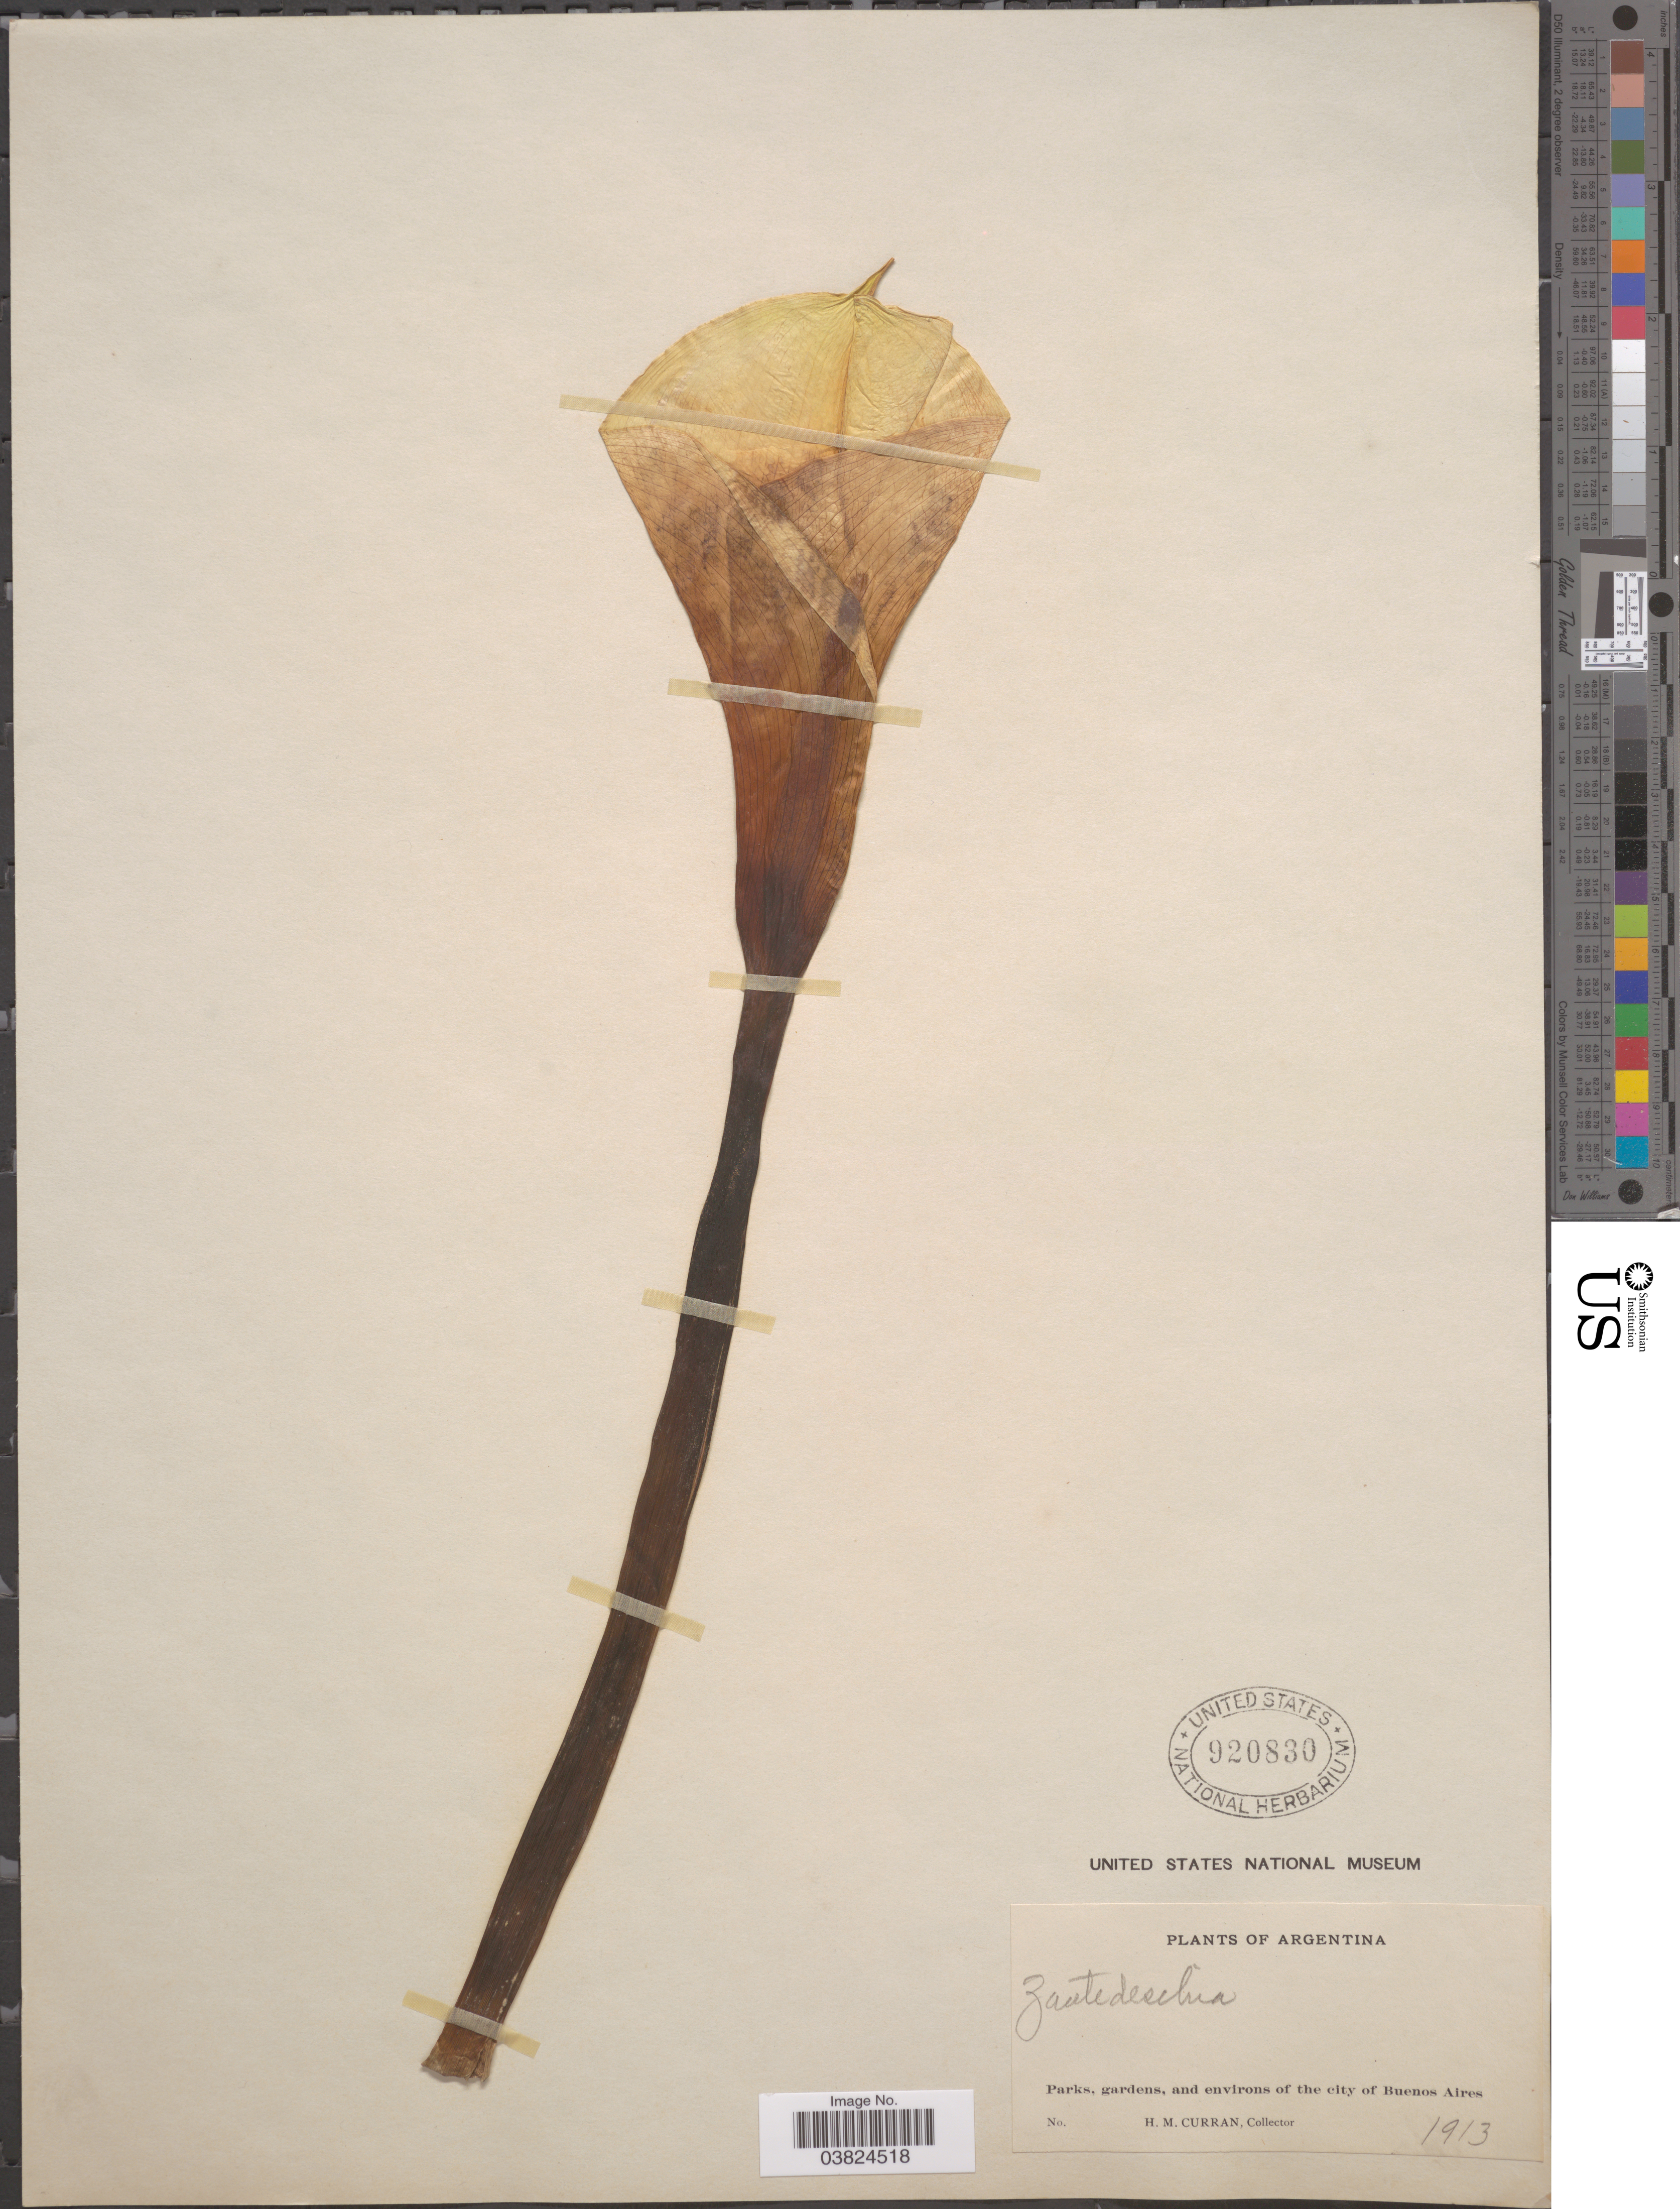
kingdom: Plantae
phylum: Tracheophyta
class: Liliopsida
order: Alismatales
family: Araceae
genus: Zantedeschia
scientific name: Zantedeschia aethiopica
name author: (L.) Spreng.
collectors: H. M. Curran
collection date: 1913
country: Argentina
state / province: Buenos Aires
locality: Parks, gardens, and environs of the city of Buenos Aires.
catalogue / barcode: US 920830